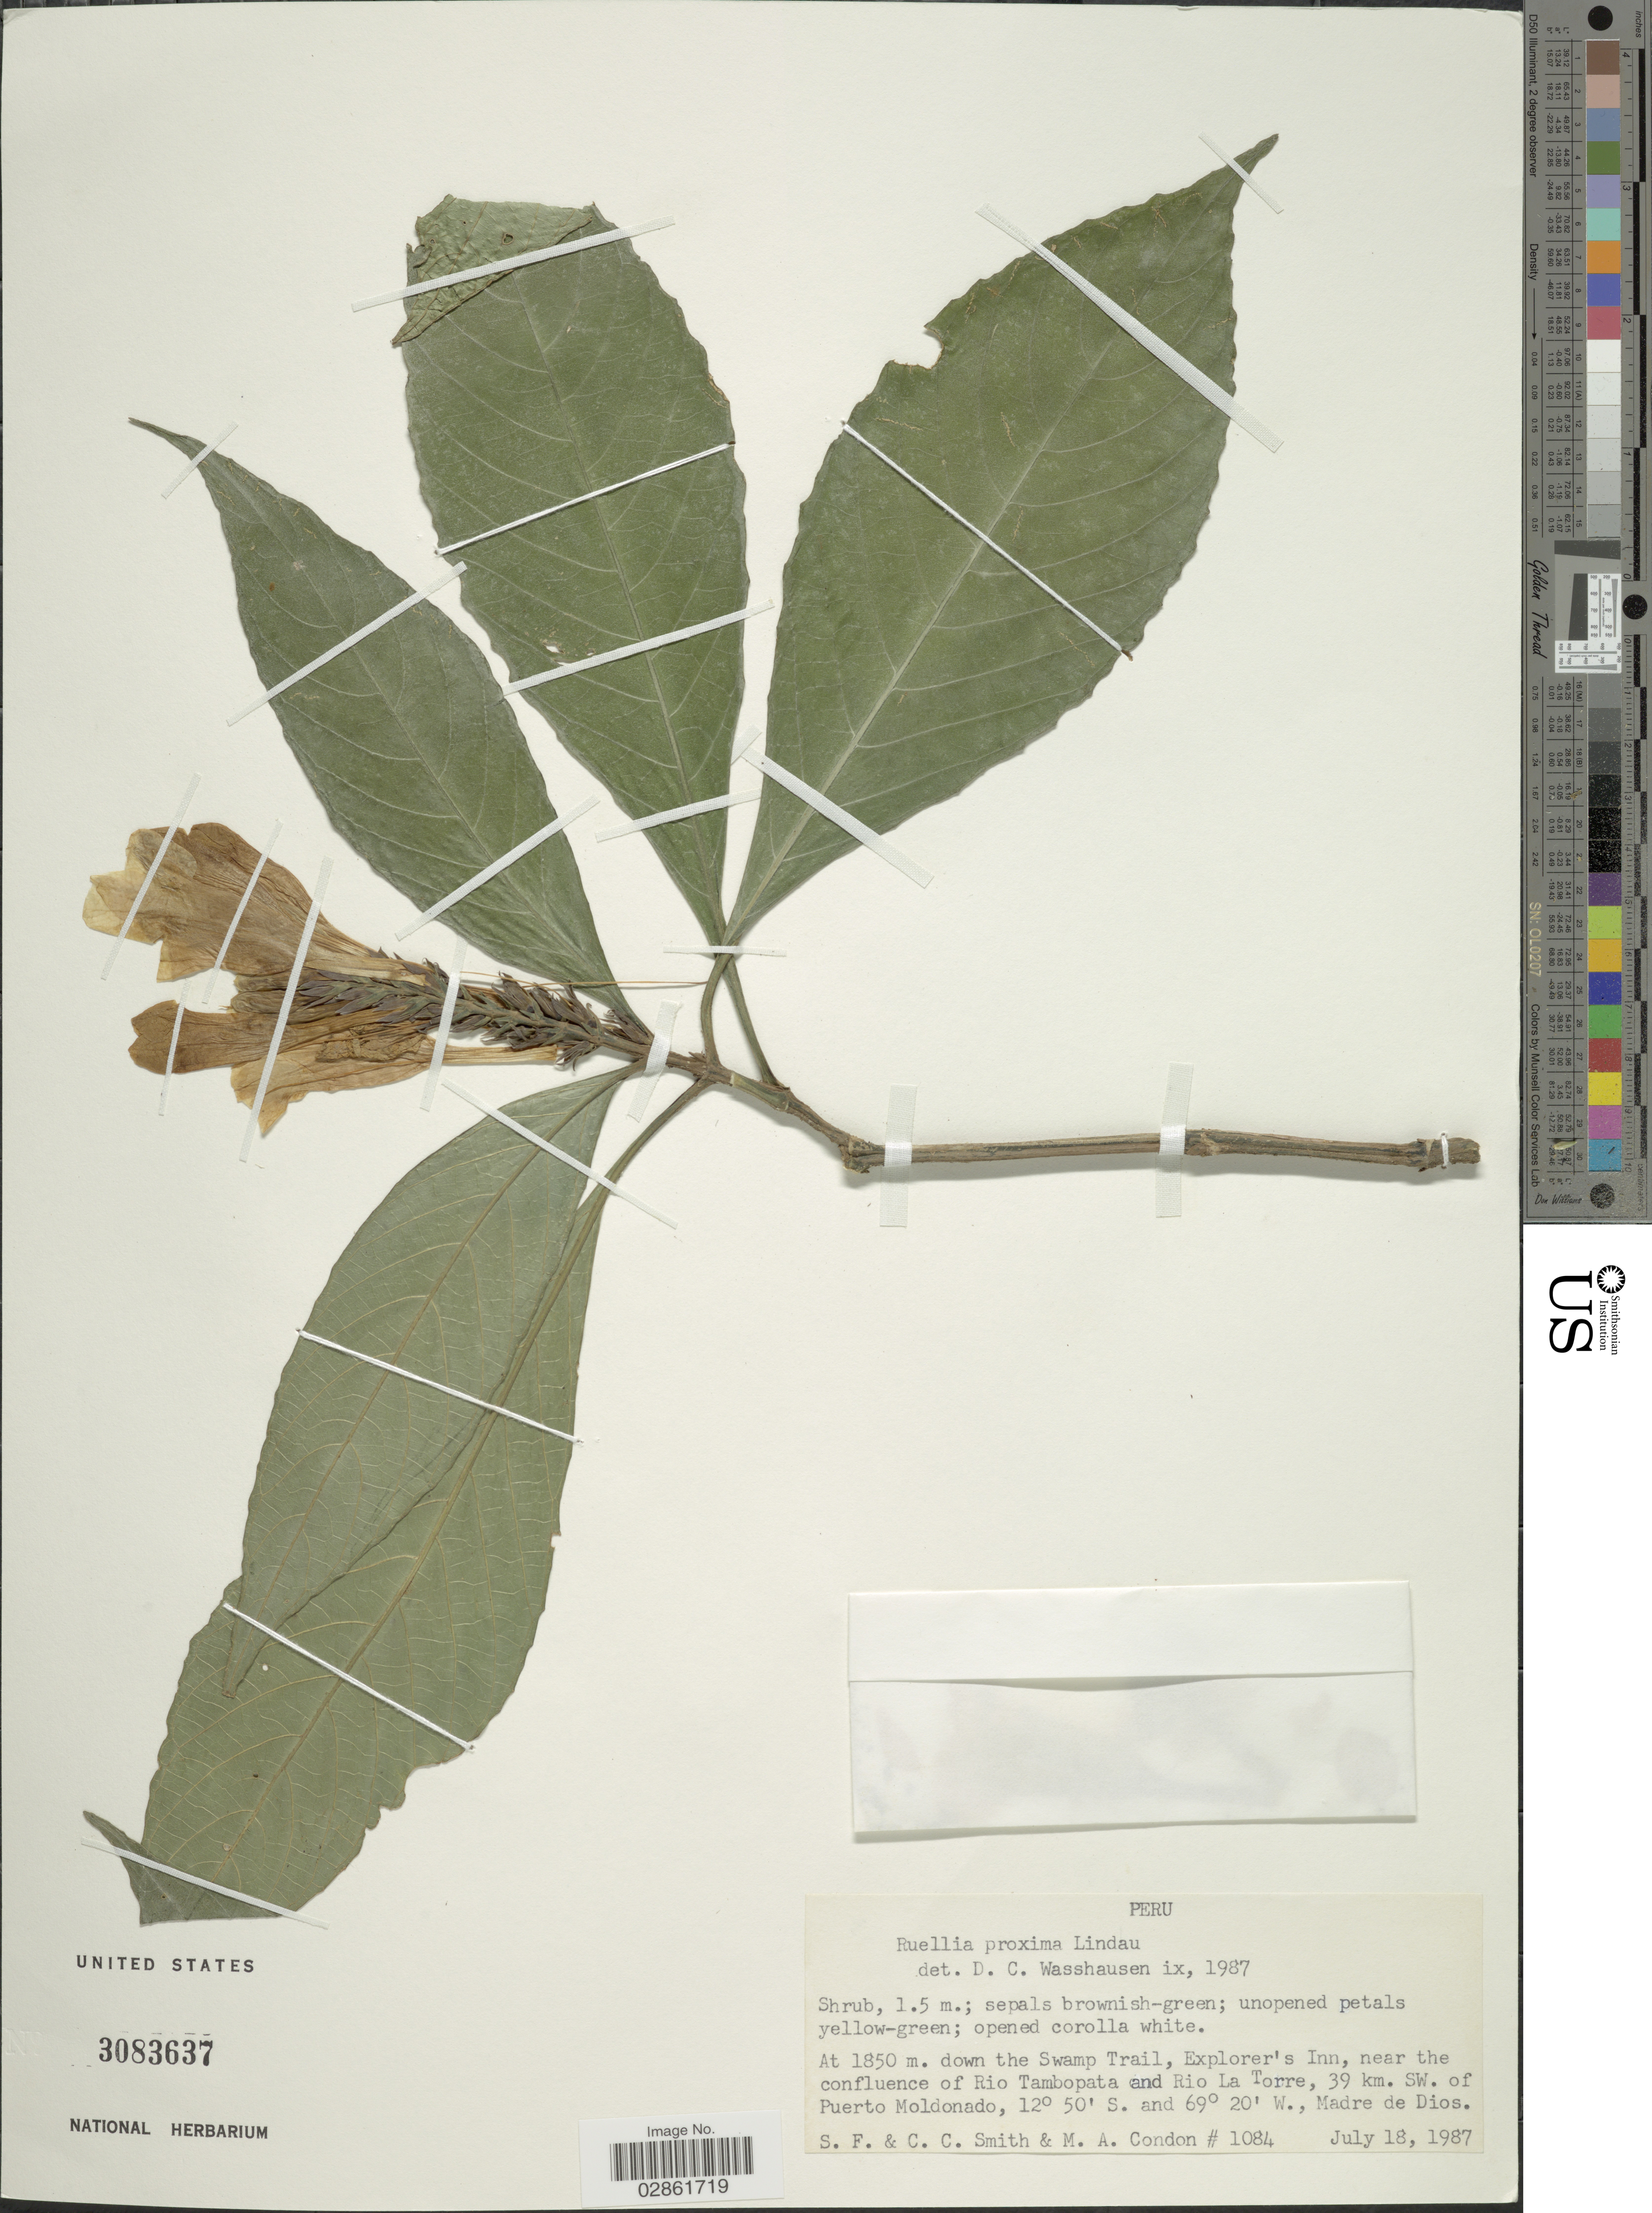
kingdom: Plantae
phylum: Tracheophyta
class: Magnoliopsida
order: Lamiales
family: Acanthaceae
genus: Ruellia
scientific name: Ruellia proxima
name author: Lindau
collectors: S.F. Smith, C. C. Smith & M. Condon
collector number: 1084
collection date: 1987-07-18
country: Peru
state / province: Madre de Dios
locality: At 1850 m. down the Swamp Trail, Explorer's Inn, near the confluence of Rio Tambopata and Rio La Torre, 39 km. SW of Puerto Moldonado.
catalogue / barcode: US 3083637